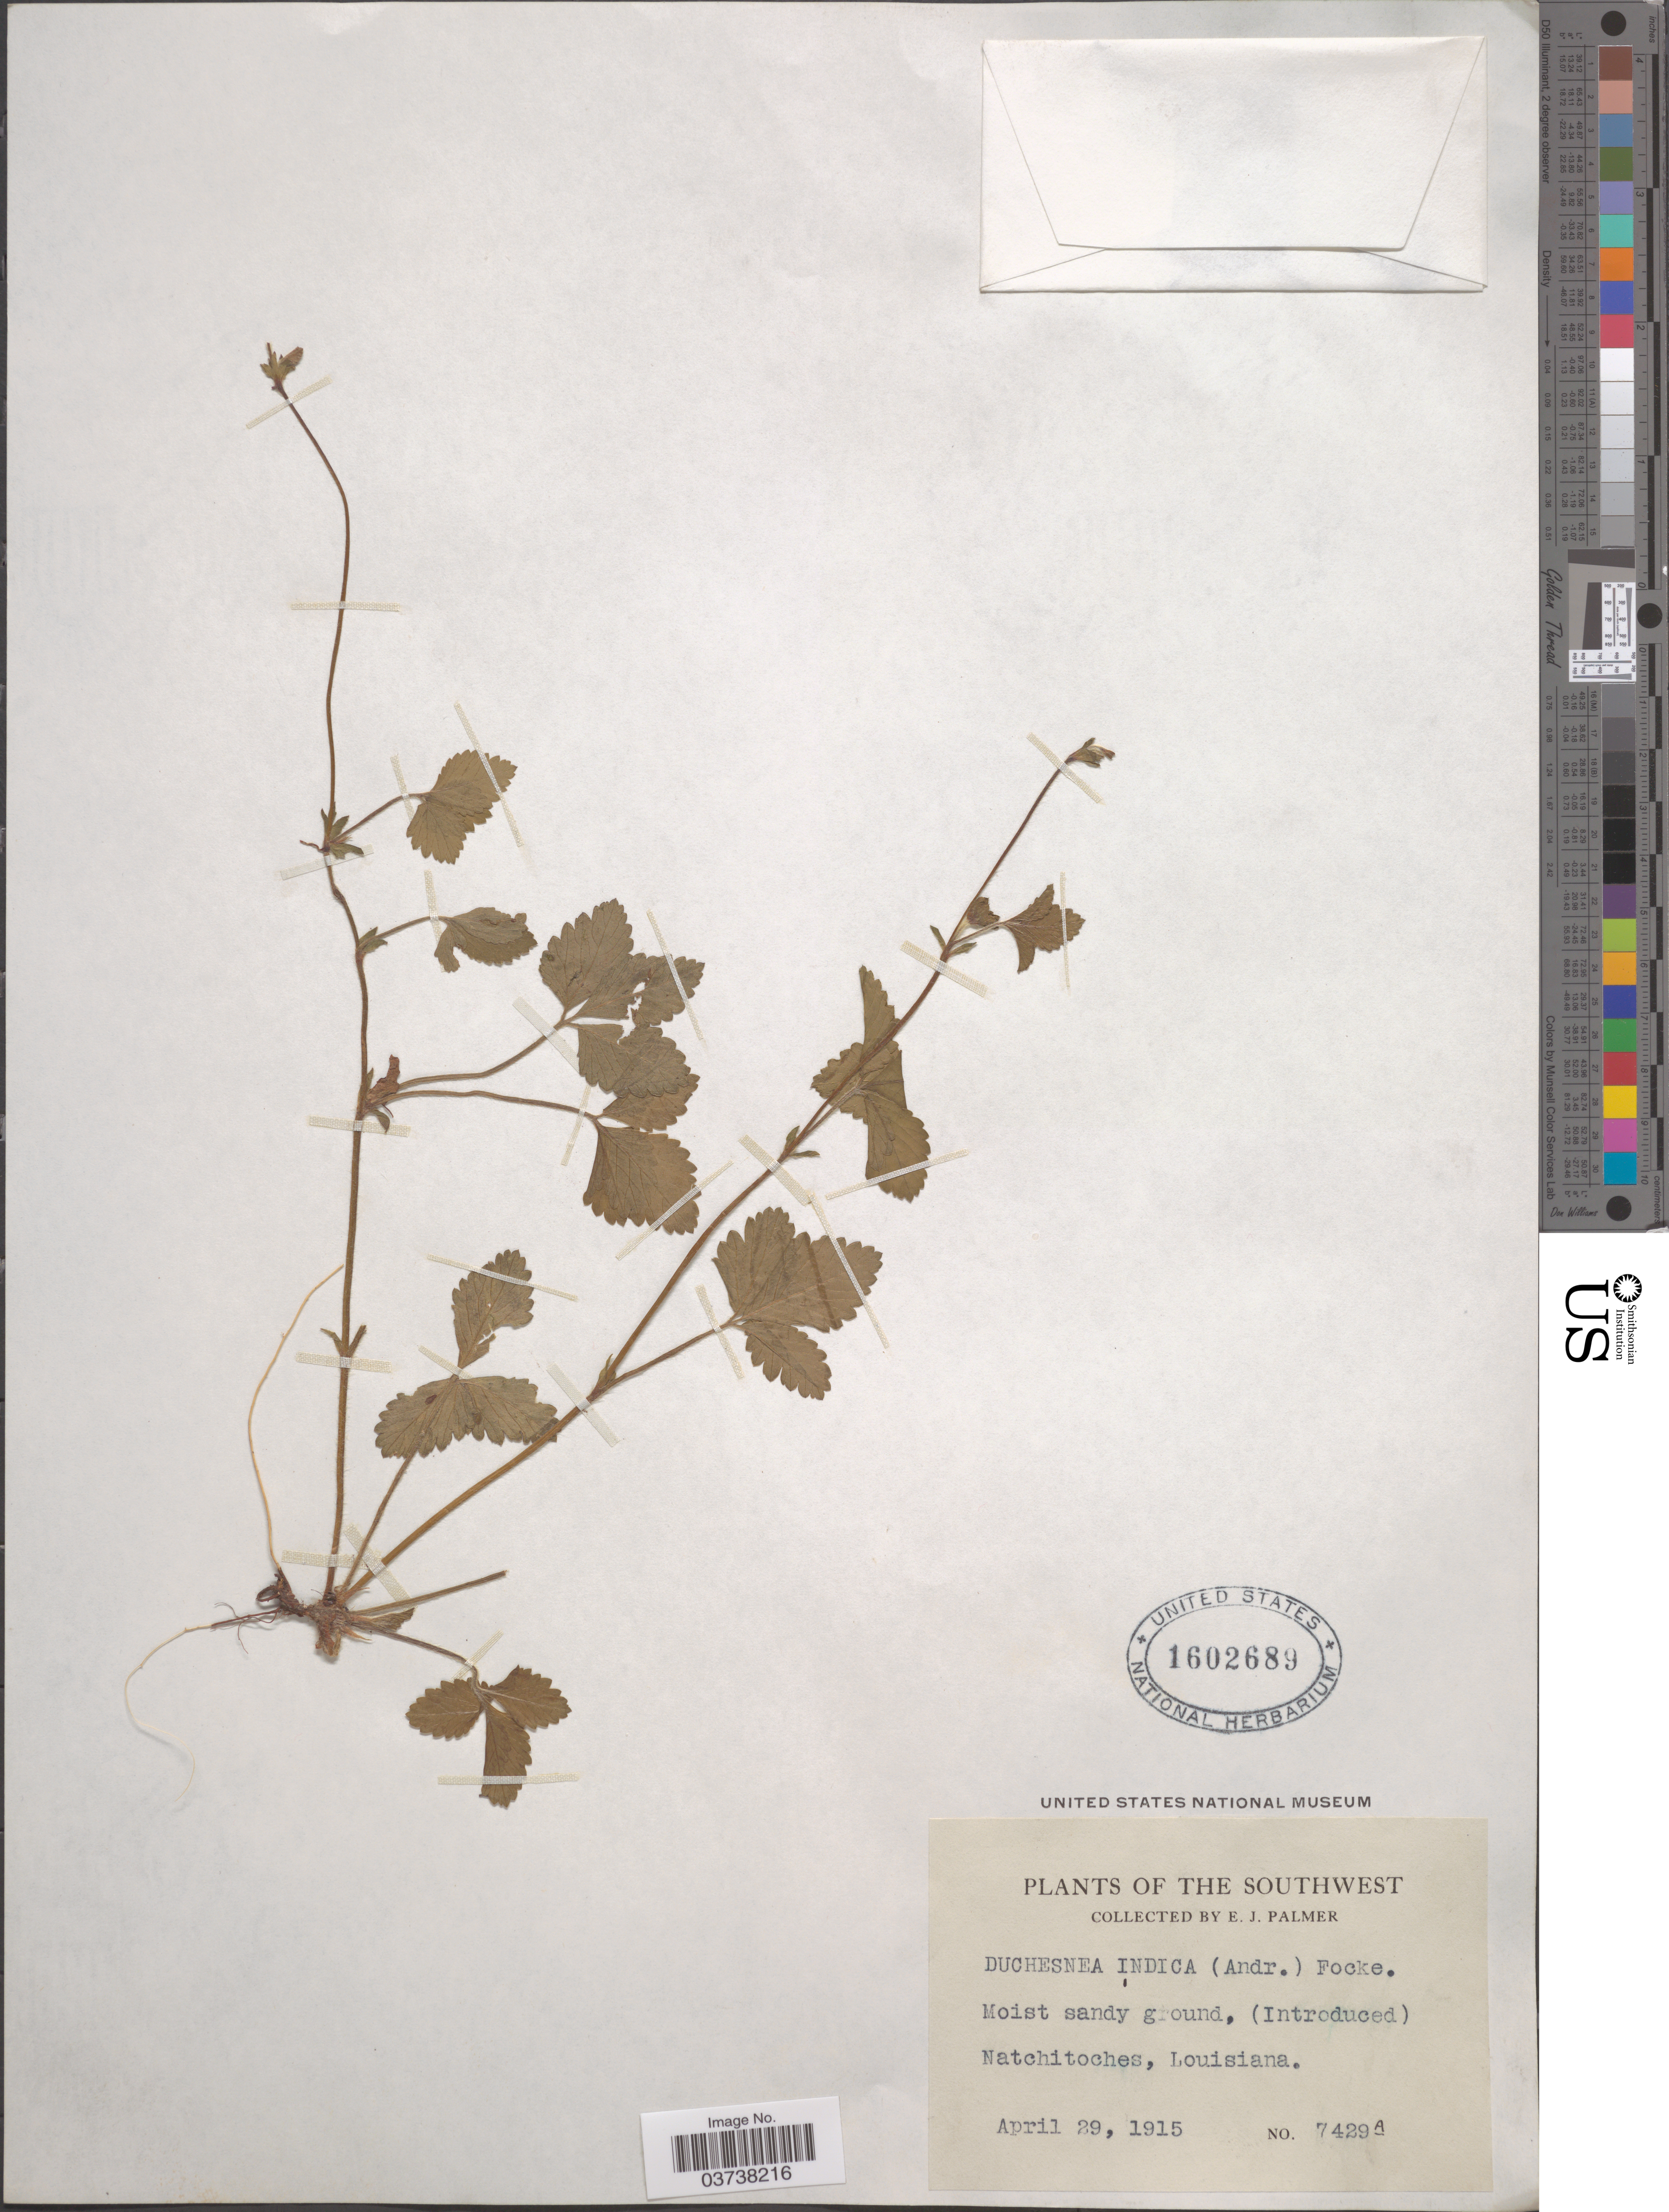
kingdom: Plantae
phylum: Tracheophyta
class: Magnoliopsida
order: Rosales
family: Rosaceae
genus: Potentilla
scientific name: Potentilla indica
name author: (Andrews) Th. Wolf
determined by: Strong, Mark T., (BOT), Smithsonian Institution - National Museum of Natural History (UNITED STATES)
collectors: E. J. Palmer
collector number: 7429A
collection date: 1915-04-29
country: United States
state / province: Louisiana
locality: The Southwest. Natchitoches.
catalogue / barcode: US 1602689